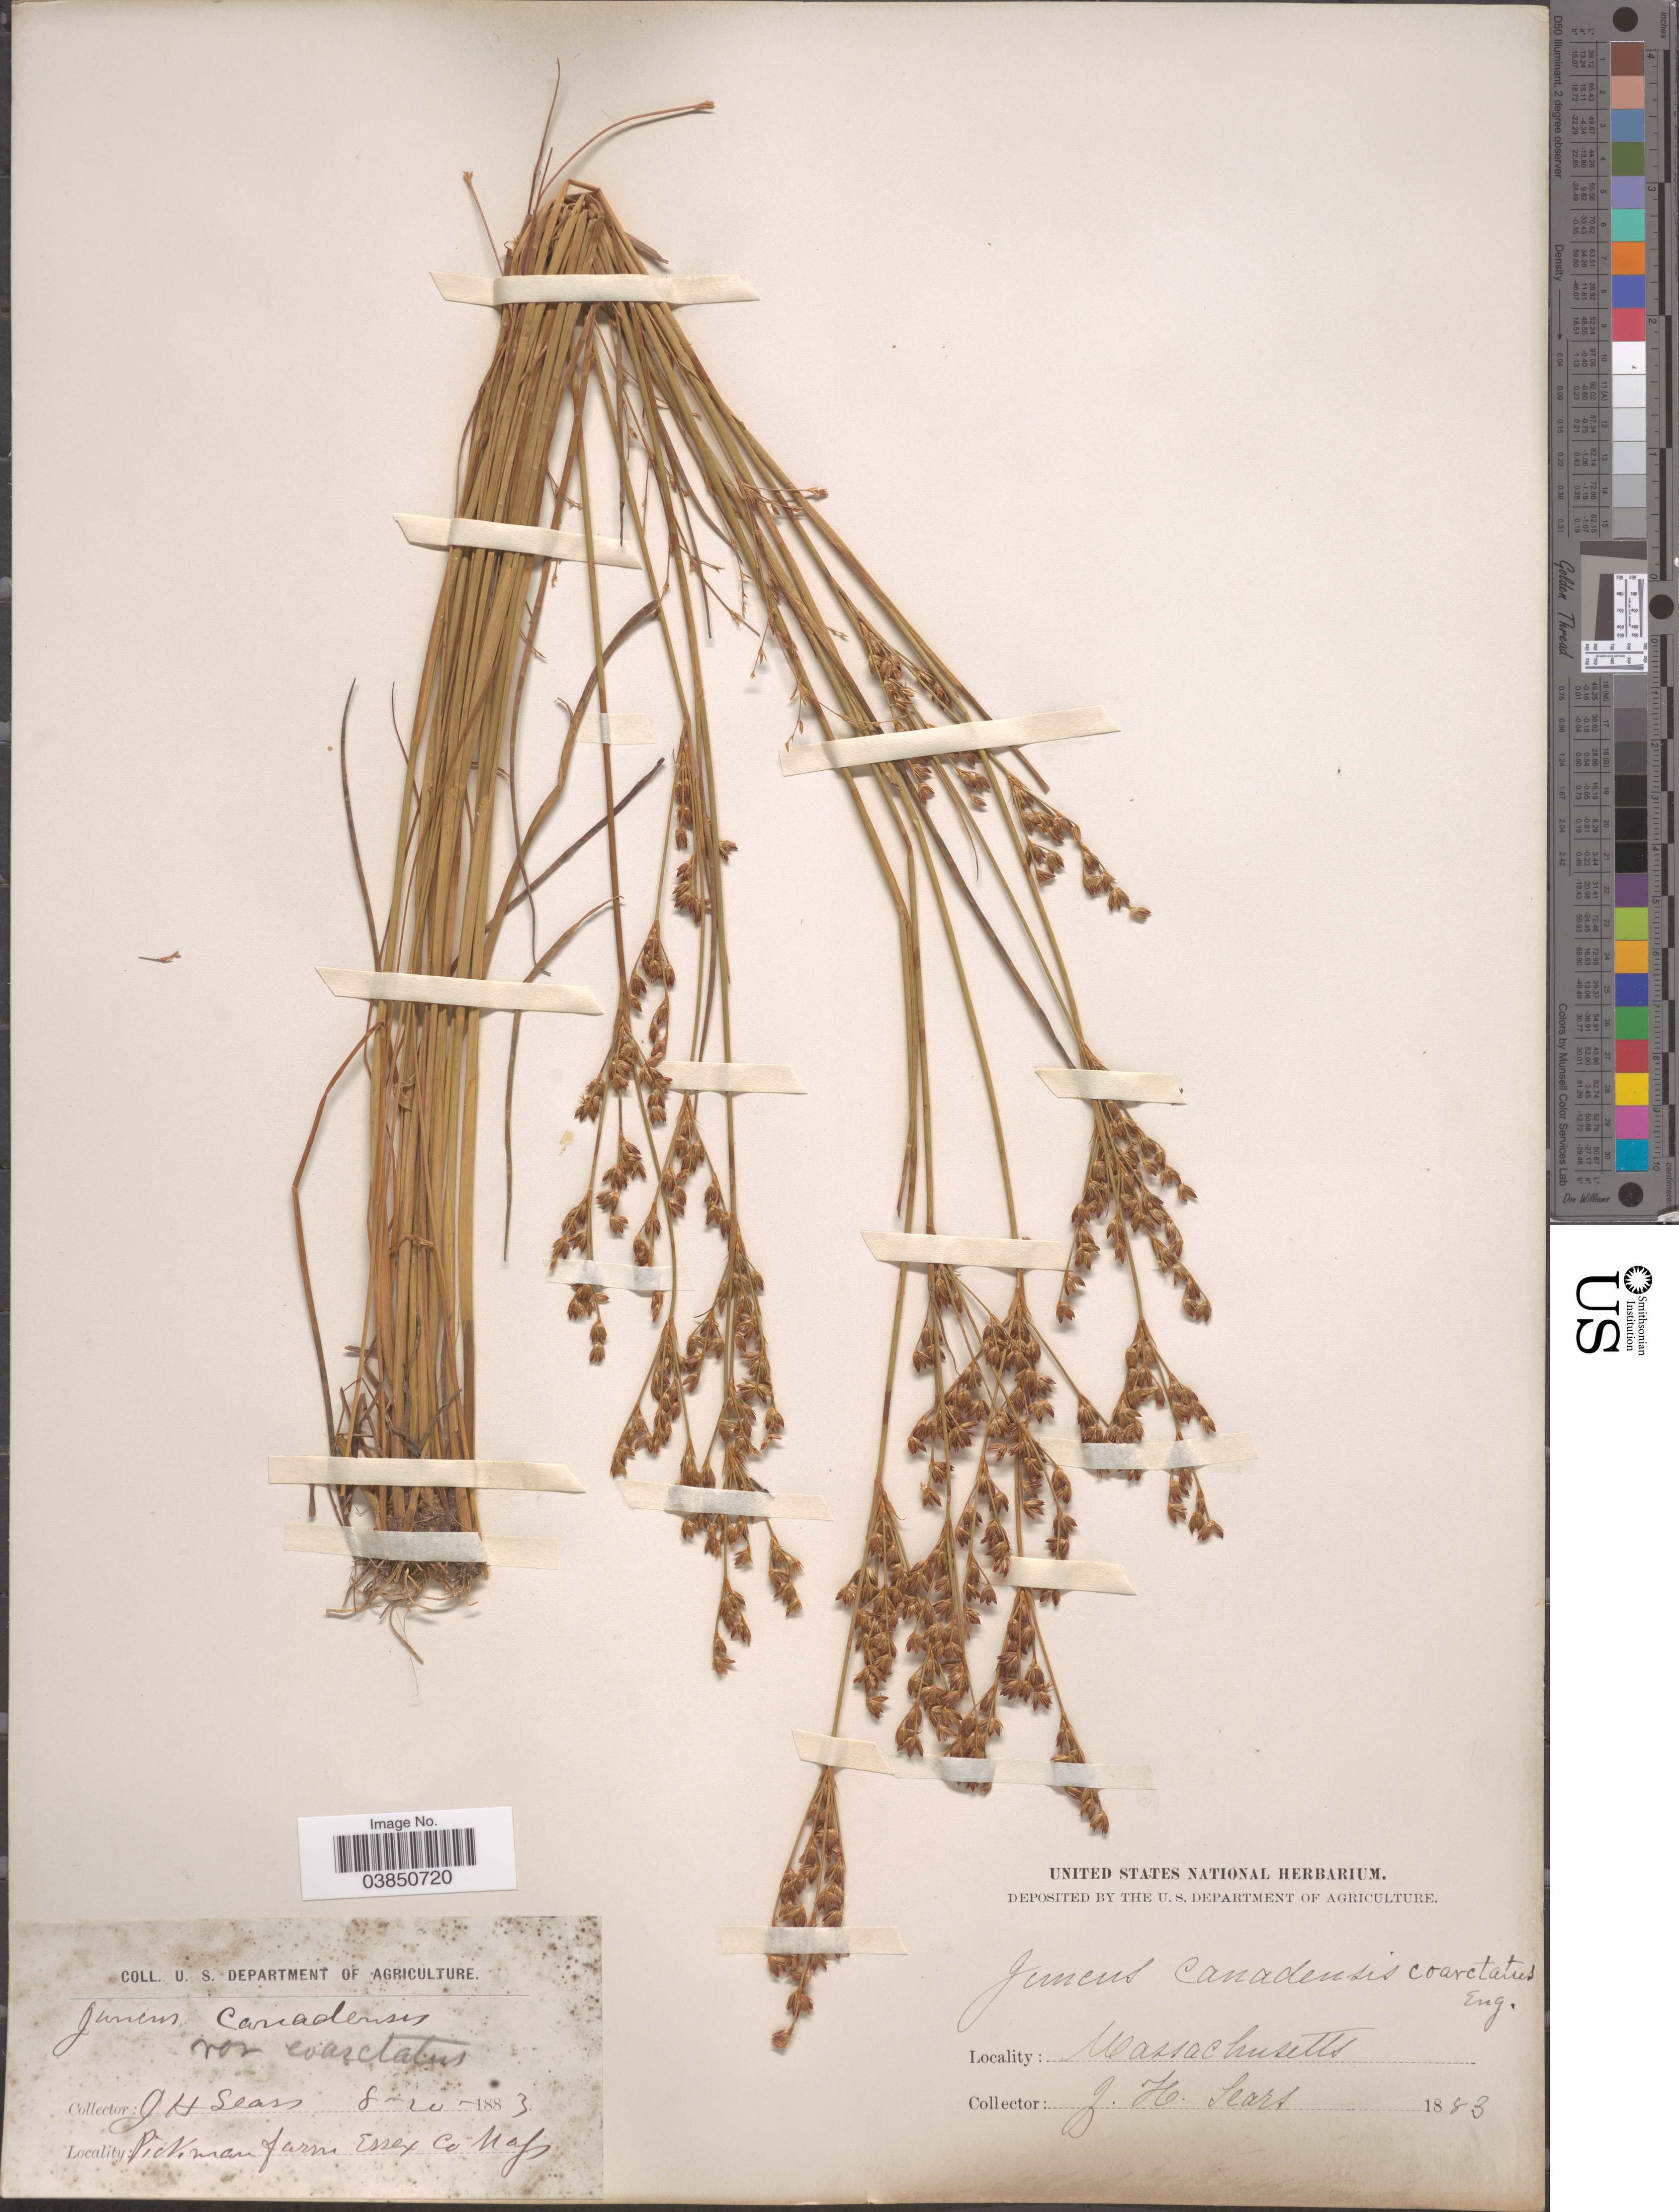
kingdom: Plantae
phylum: Tracheophyta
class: Liliopsida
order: Poales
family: Juncaceae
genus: Juncus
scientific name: Juncus brevicaudatus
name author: (Engelm.) Fernald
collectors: J. Sears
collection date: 1883-08-20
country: United States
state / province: Massachusetts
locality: Pickman farm. Essex Co.